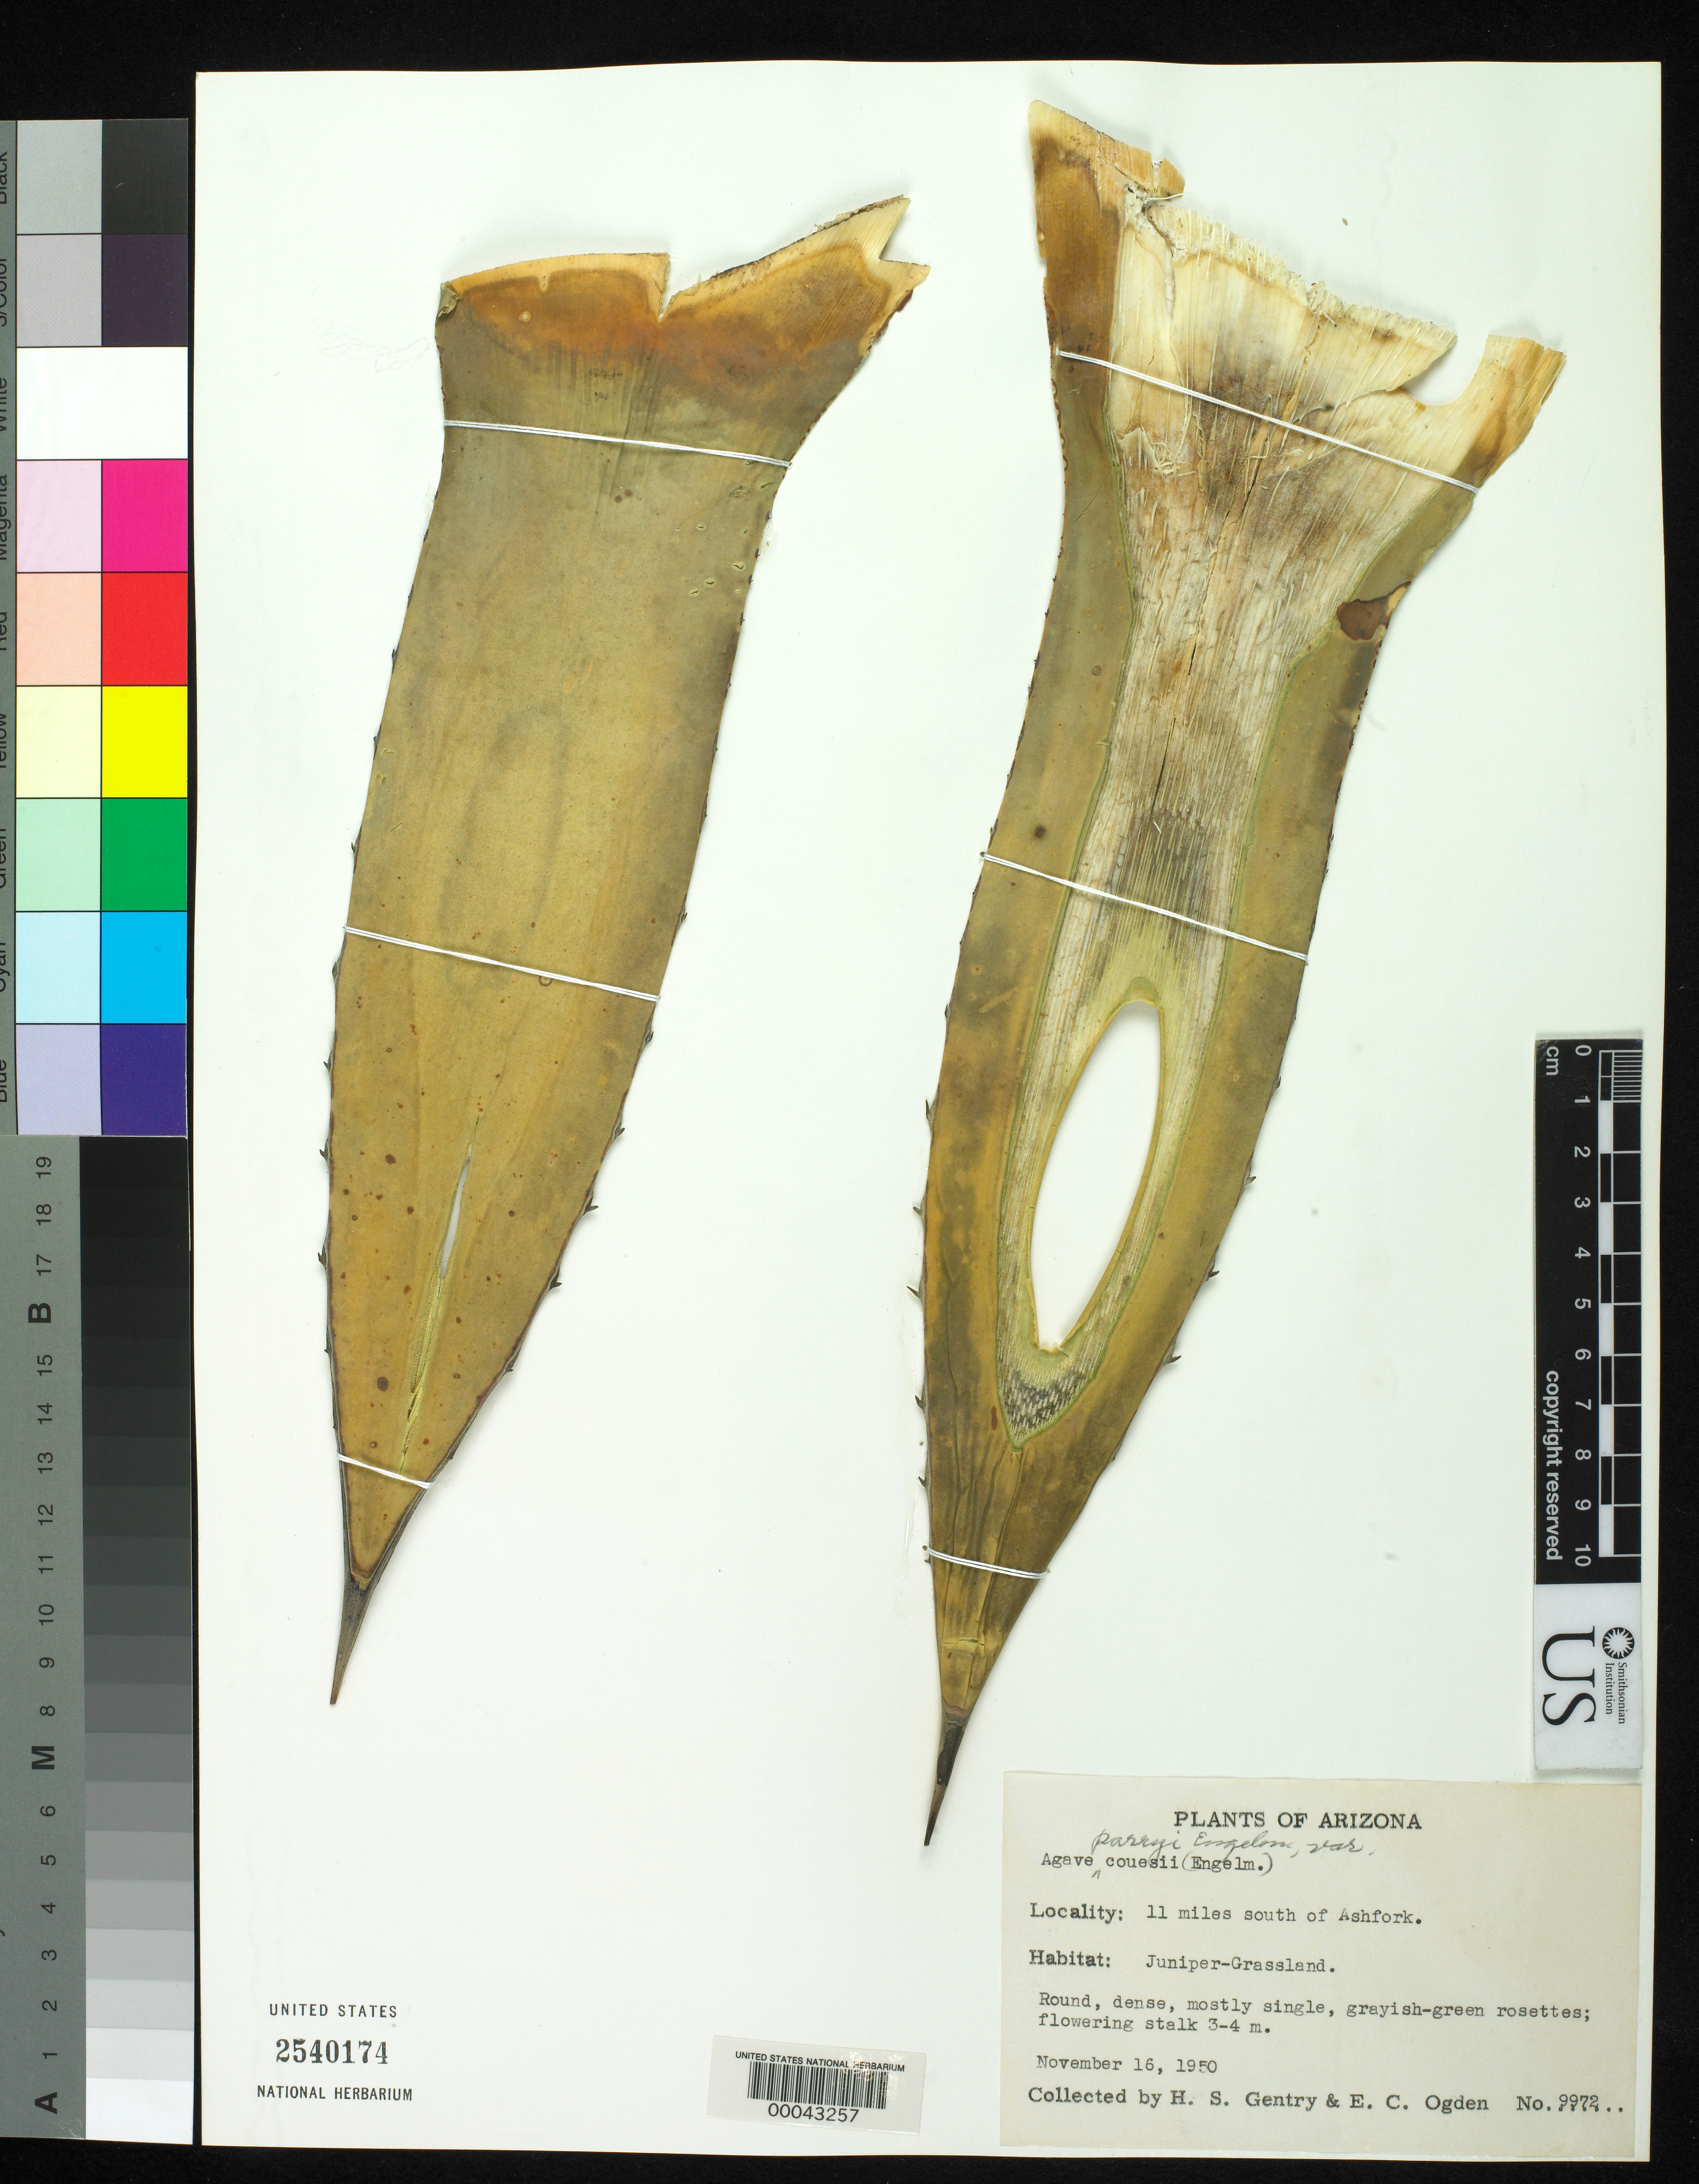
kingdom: Plantae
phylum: Tracheophyta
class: Liliopsida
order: Asparagales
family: Asparagaceae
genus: Agave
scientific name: Agave parryi var. couesii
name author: (Engelm. ex Trel.) Kearney & Peebles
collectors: H. S. Gentry & E. C. Ogden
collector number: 9972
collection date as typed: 16 Nov 1950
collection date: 1950-11-16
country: United States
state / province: Arizona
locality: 11 mi s of ashfork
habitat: Grassland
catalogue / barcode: US 2540174